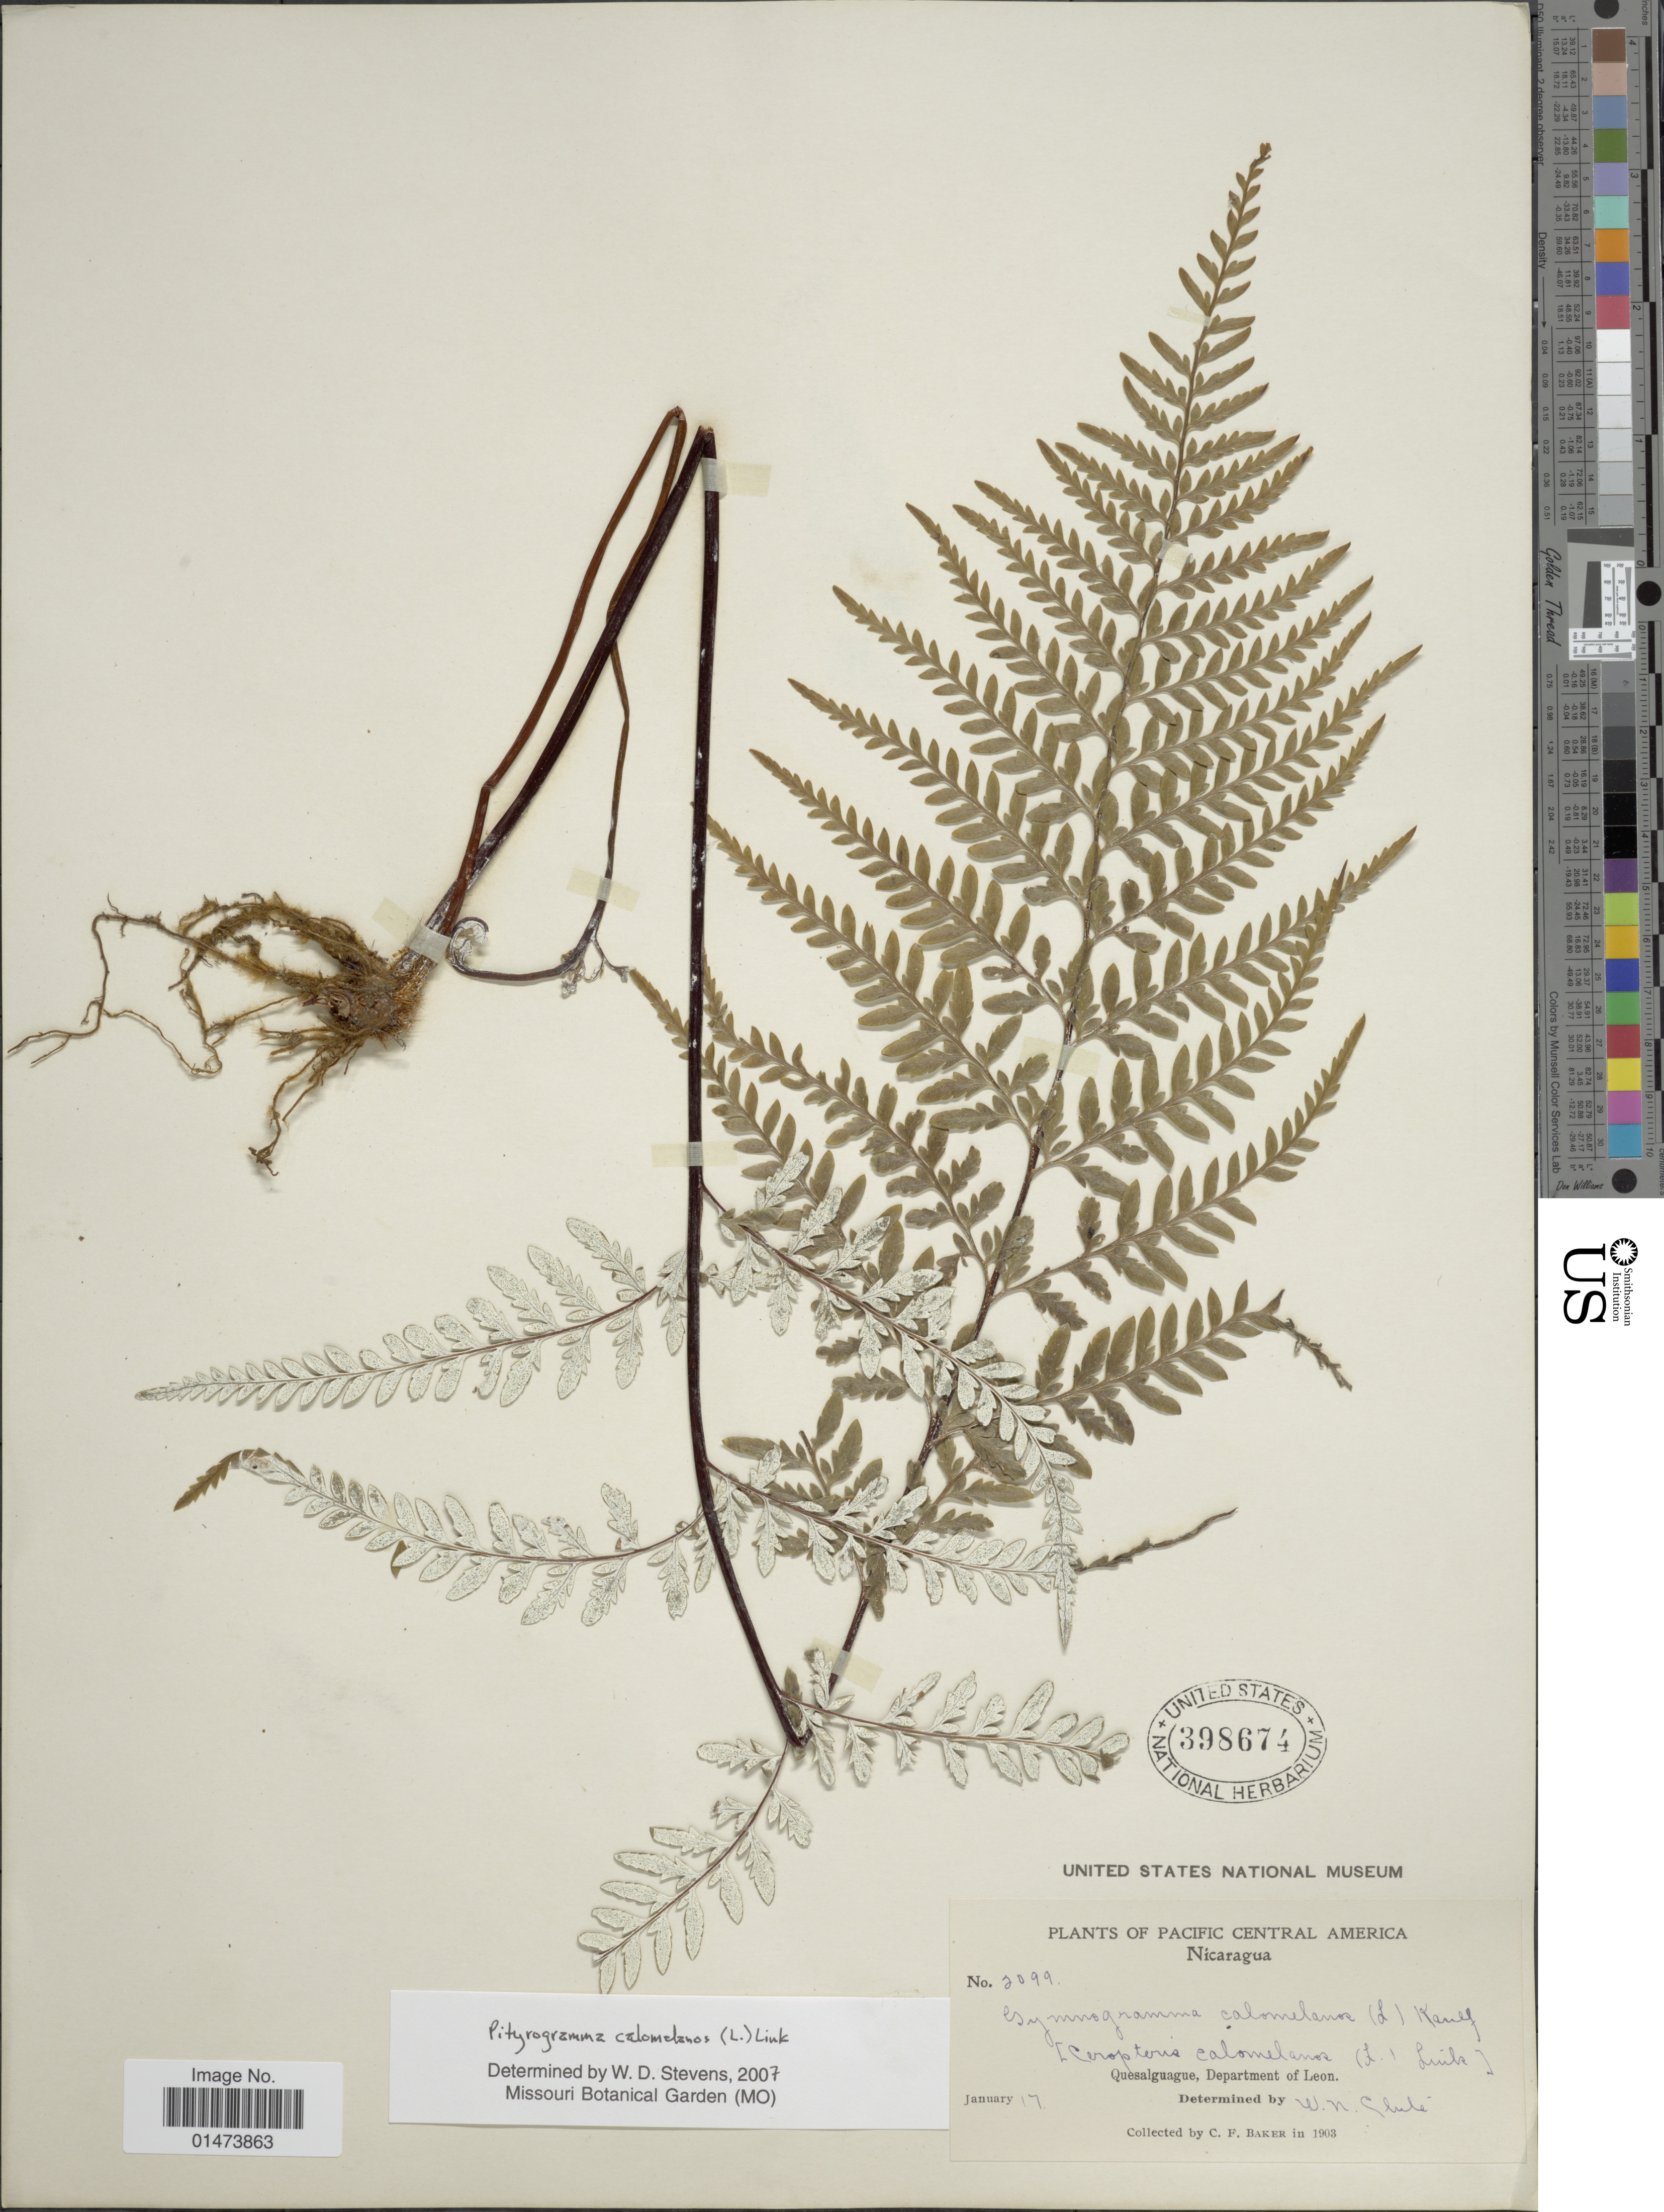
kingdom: Plantae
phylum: Tracheophyta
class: Polypodiopsida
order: Polypodiales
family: Pteridaceae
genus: Pityrogramma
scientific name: Pityrogramma calomelanos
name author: (L.) Link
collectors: C. F. Baker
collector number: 2099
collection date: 1903-01-17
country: Nicaragua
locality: Quesalguague, Department of Leon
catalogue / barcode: US 398674